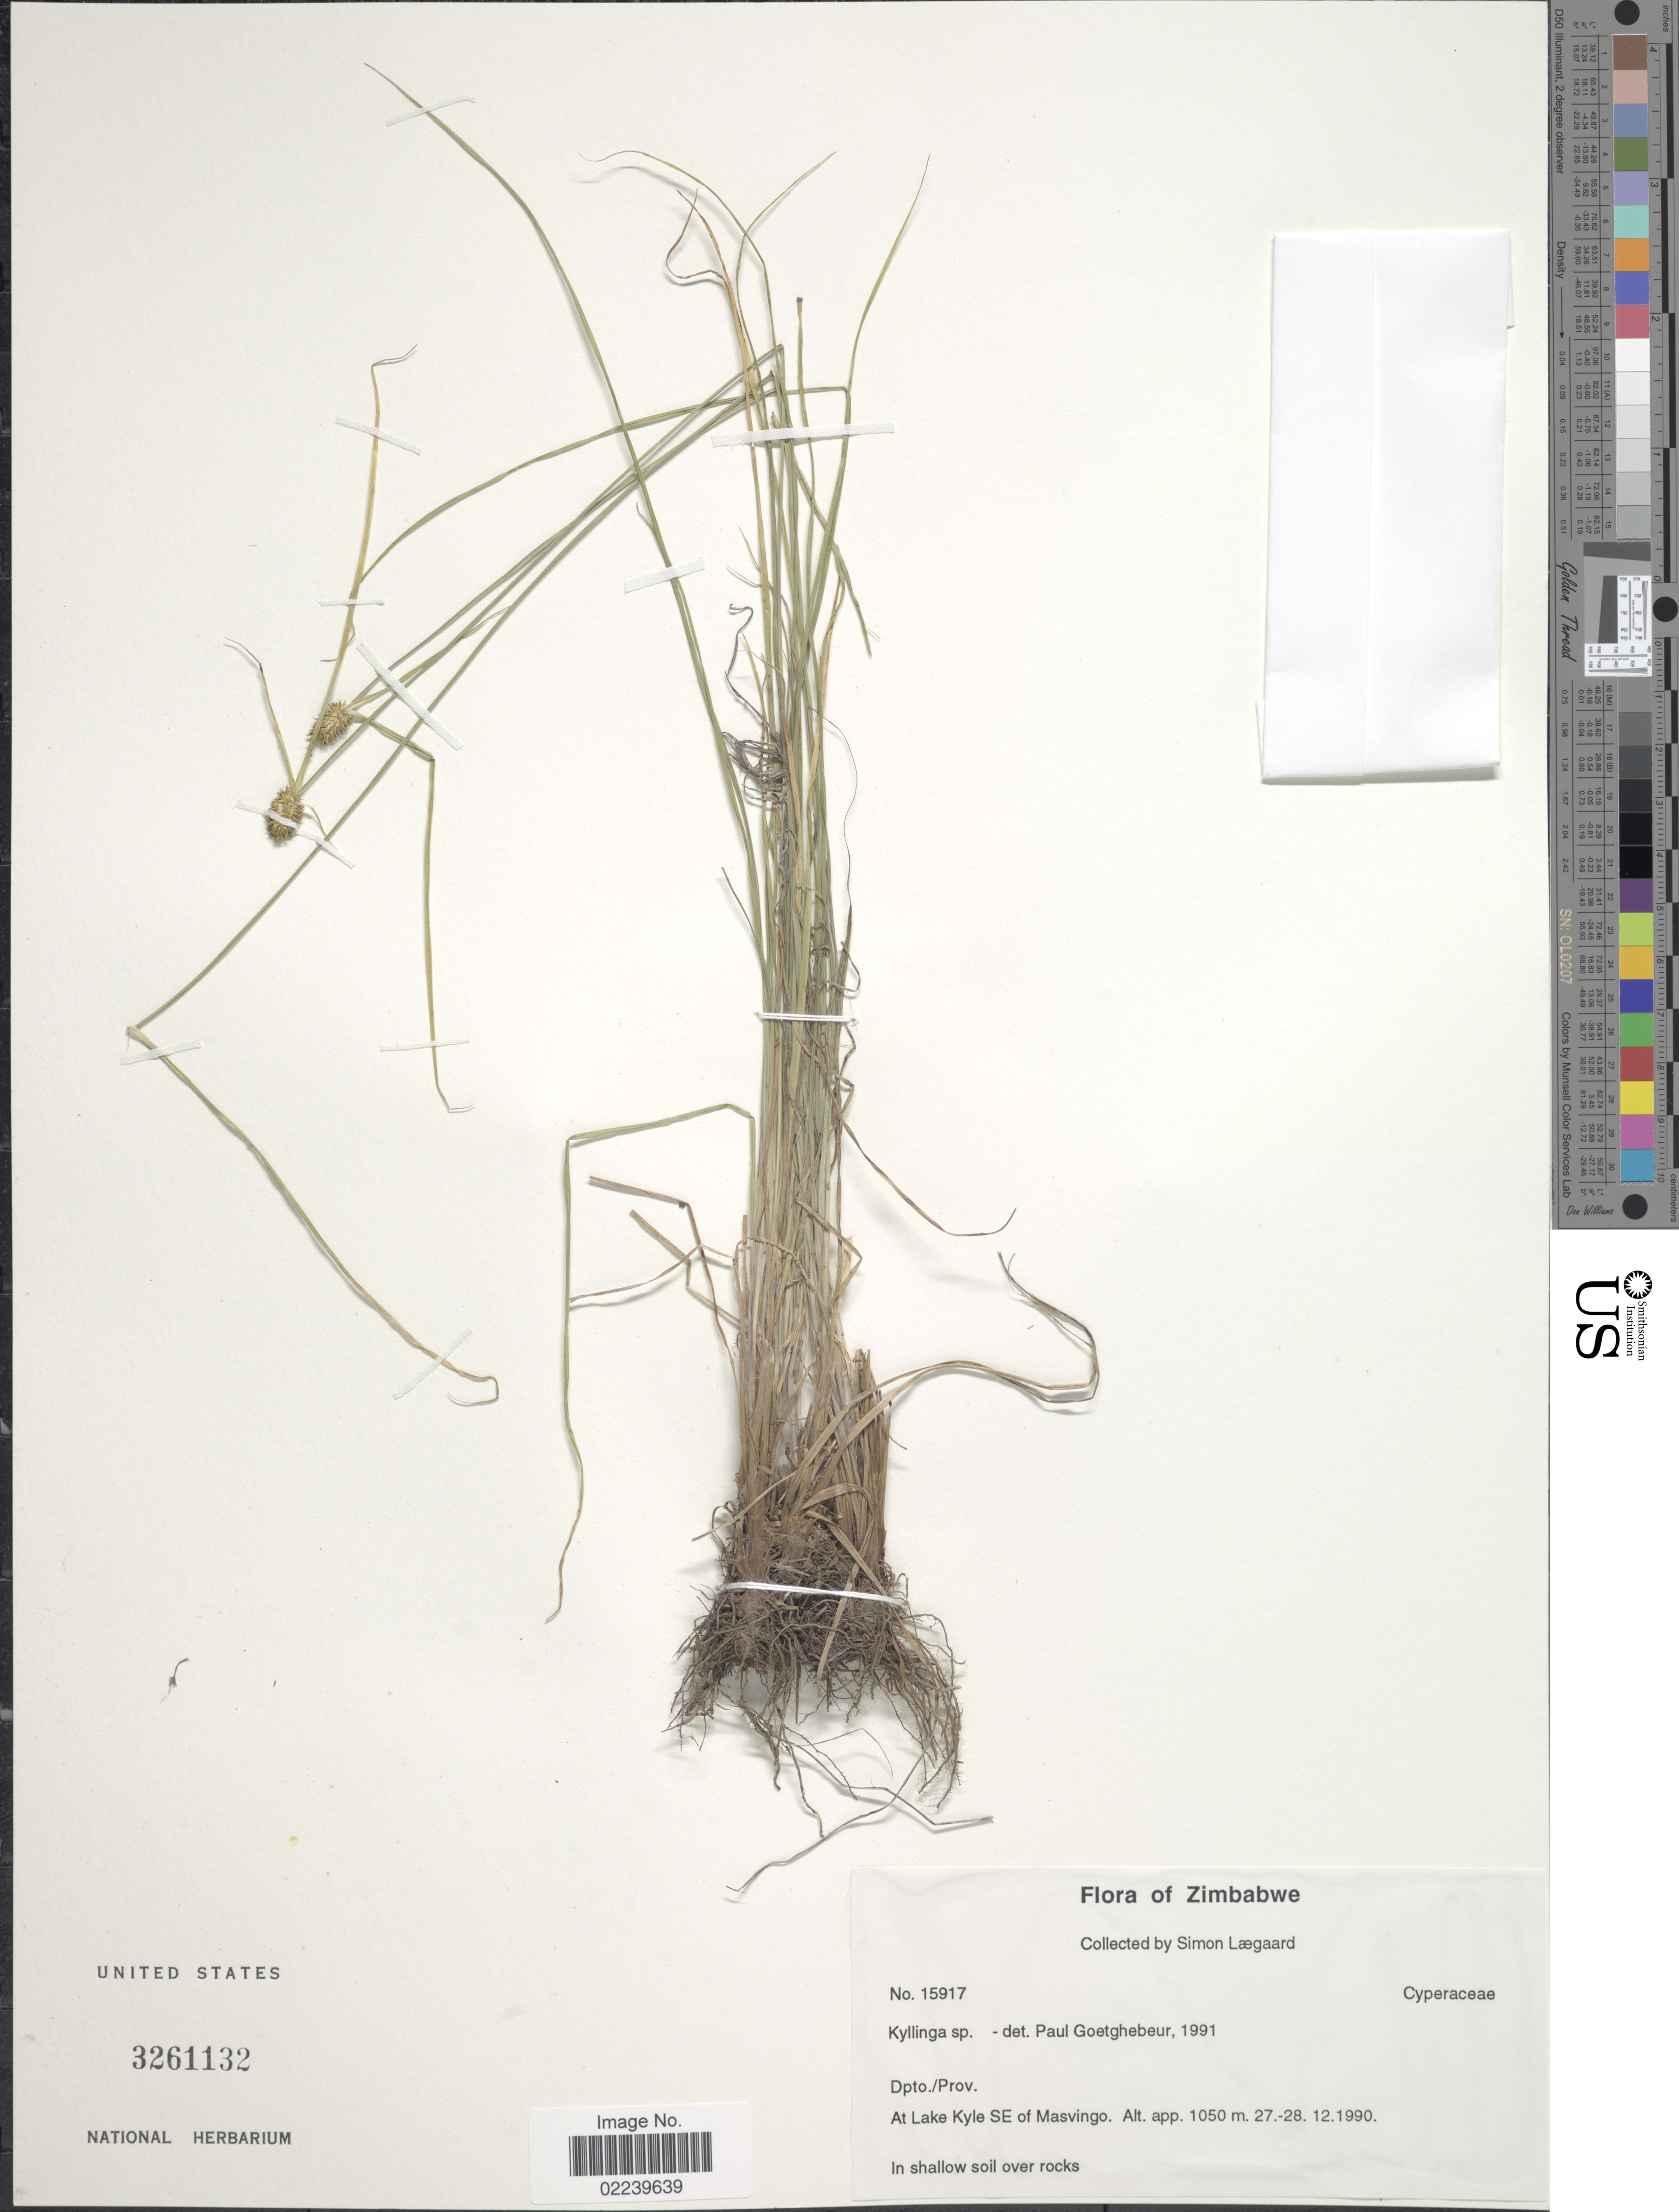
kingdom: Plantae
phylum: Tracheophyta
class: Liliopsida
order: Poales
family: Cyperaceae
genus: Cyperus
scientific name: Cyperus sp.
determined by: Strong, Mark T., (BOT), Smithsonian Institution - National Museum of Natural History (UNITED STATES)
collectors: S. Lægaard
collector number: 15917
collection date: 1990-12-27/1990-12-28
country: Zimbabwe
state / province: Masvingo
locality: Dpto./Prov. at Lake Kyle Se of Masvingo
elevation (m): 1050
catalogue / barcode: US 3261132